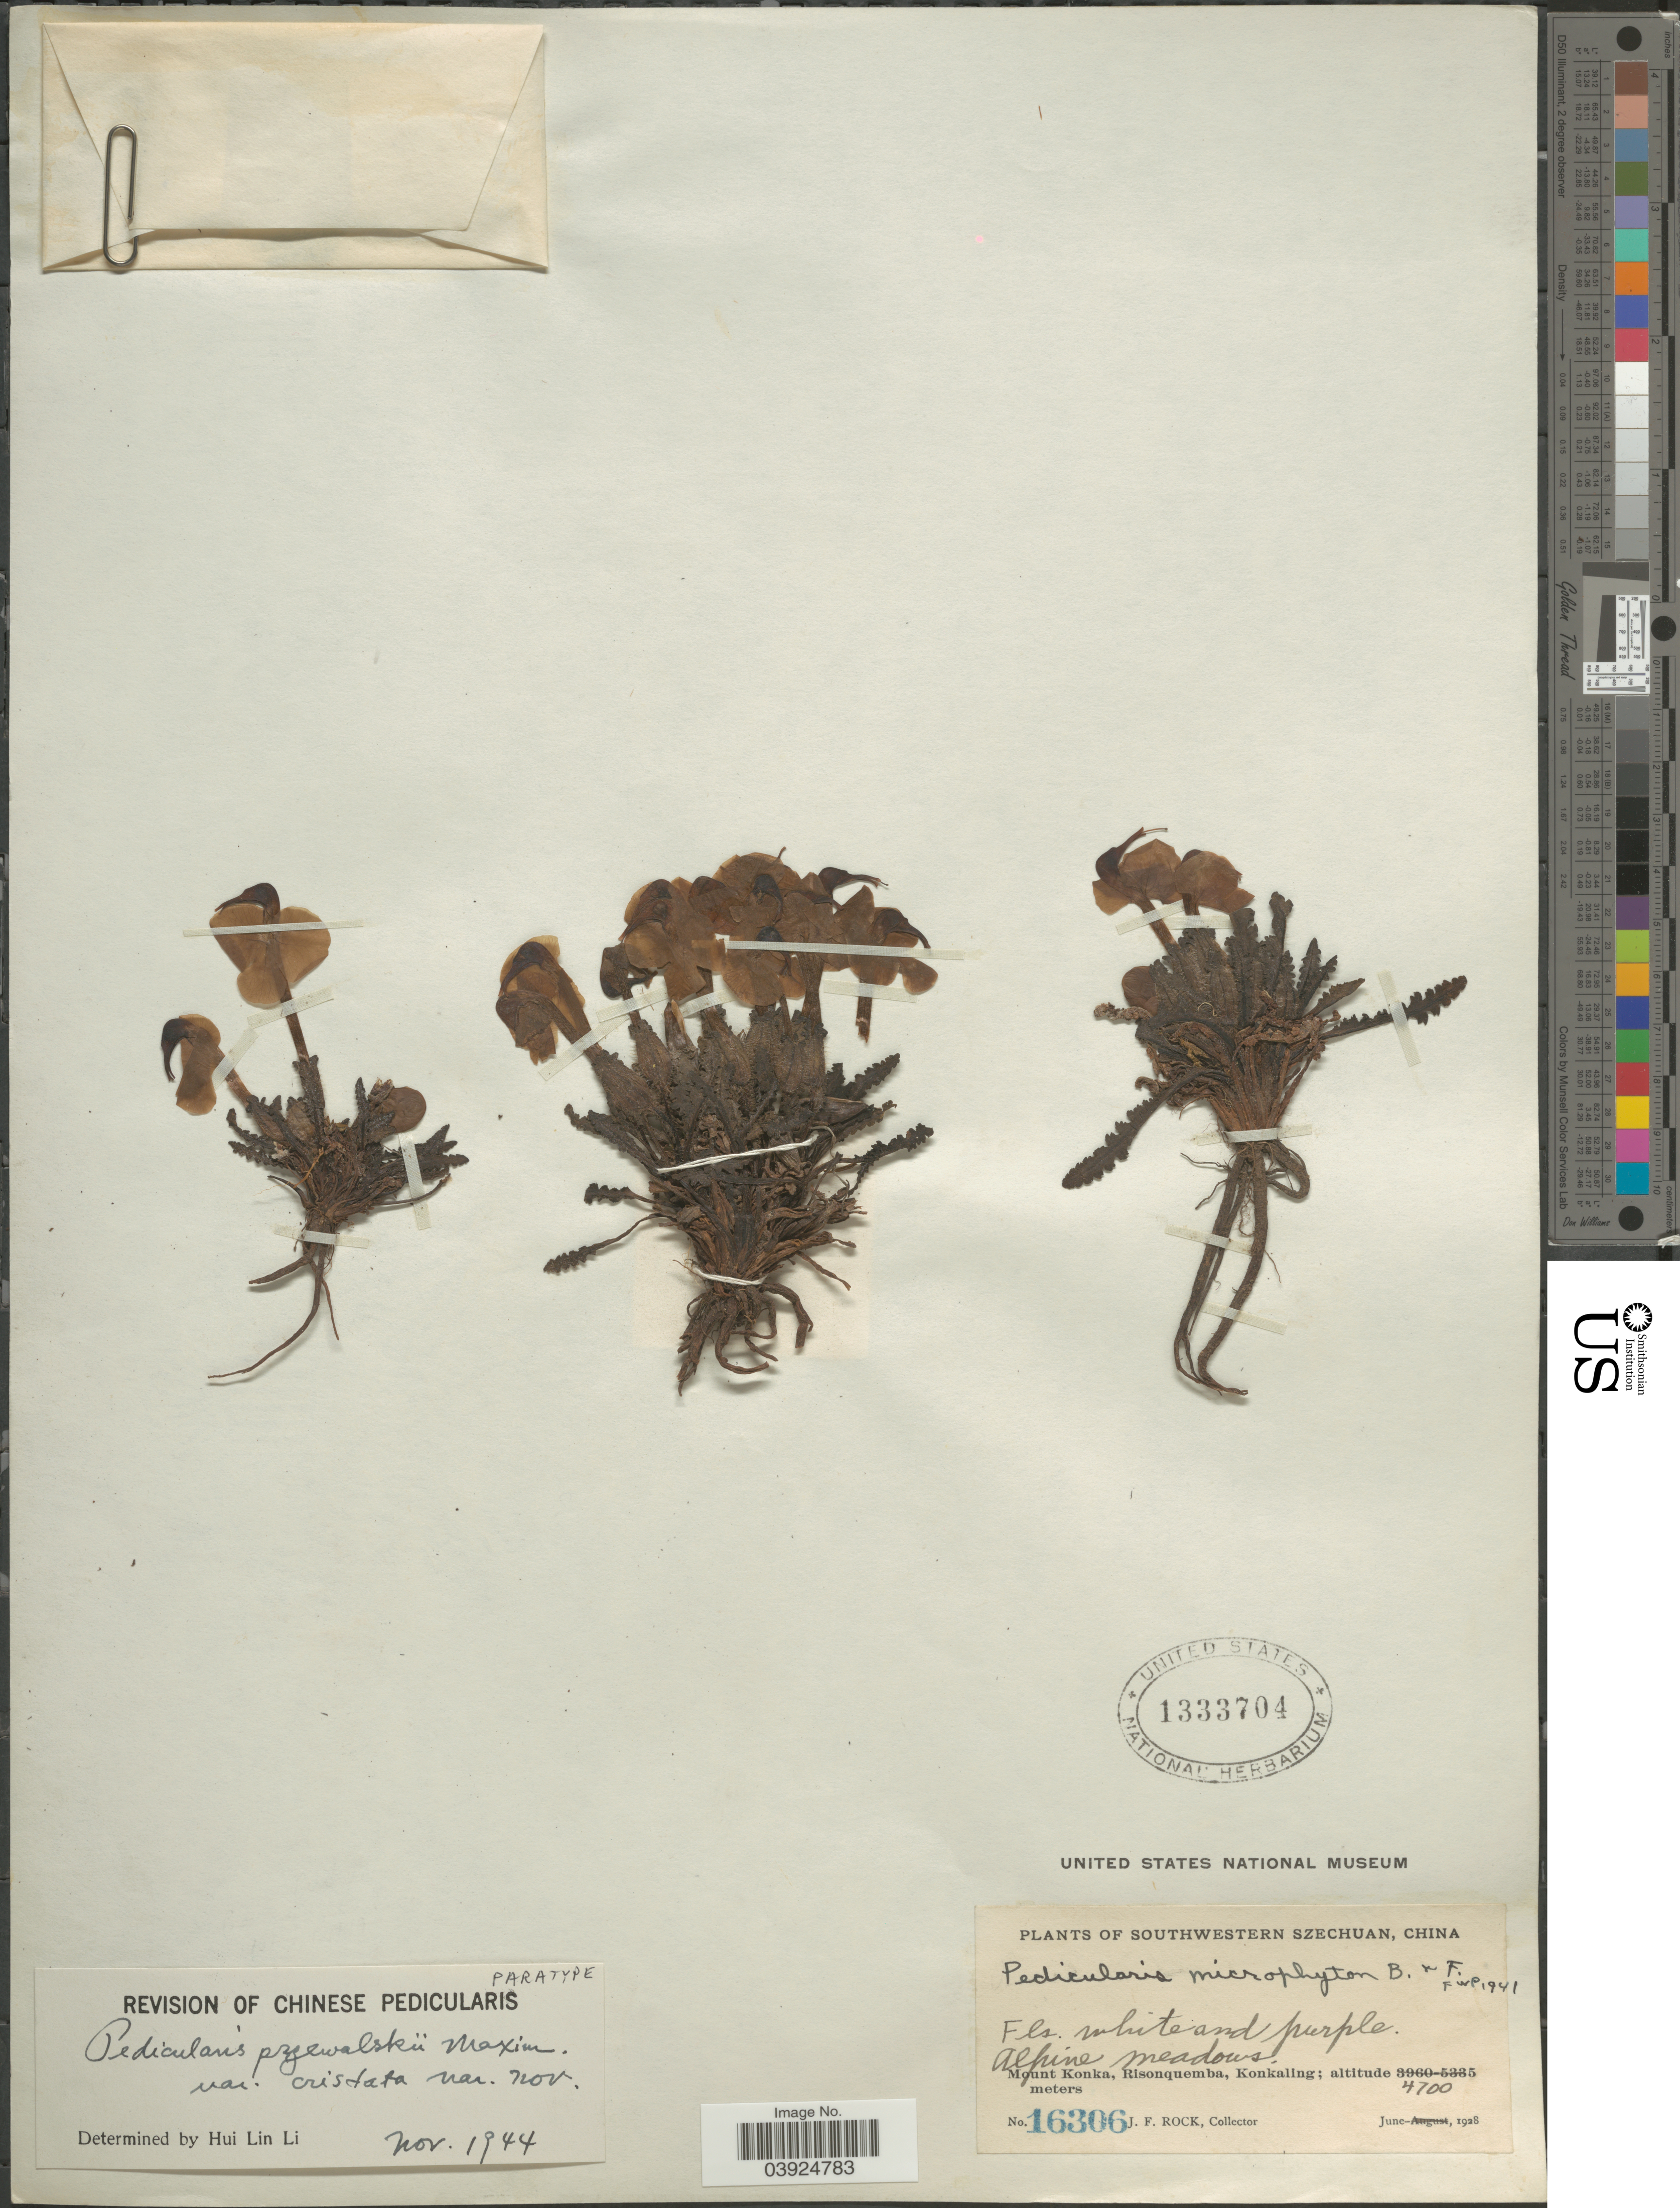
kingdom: Plantae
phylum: Tracheophyta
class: Magnoliopsida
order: Lamiales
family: Orobanchaceae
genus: Pedicularis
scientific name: Pedicularis przewalskii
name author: Maxim.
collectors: J. Rock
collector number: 16306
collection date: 1928-06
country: China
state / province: Sichuan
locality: Southwestern Szechuan. Mount Konka, Risonquemba, Konkaling.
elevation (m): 4700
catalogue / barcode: US 1333704